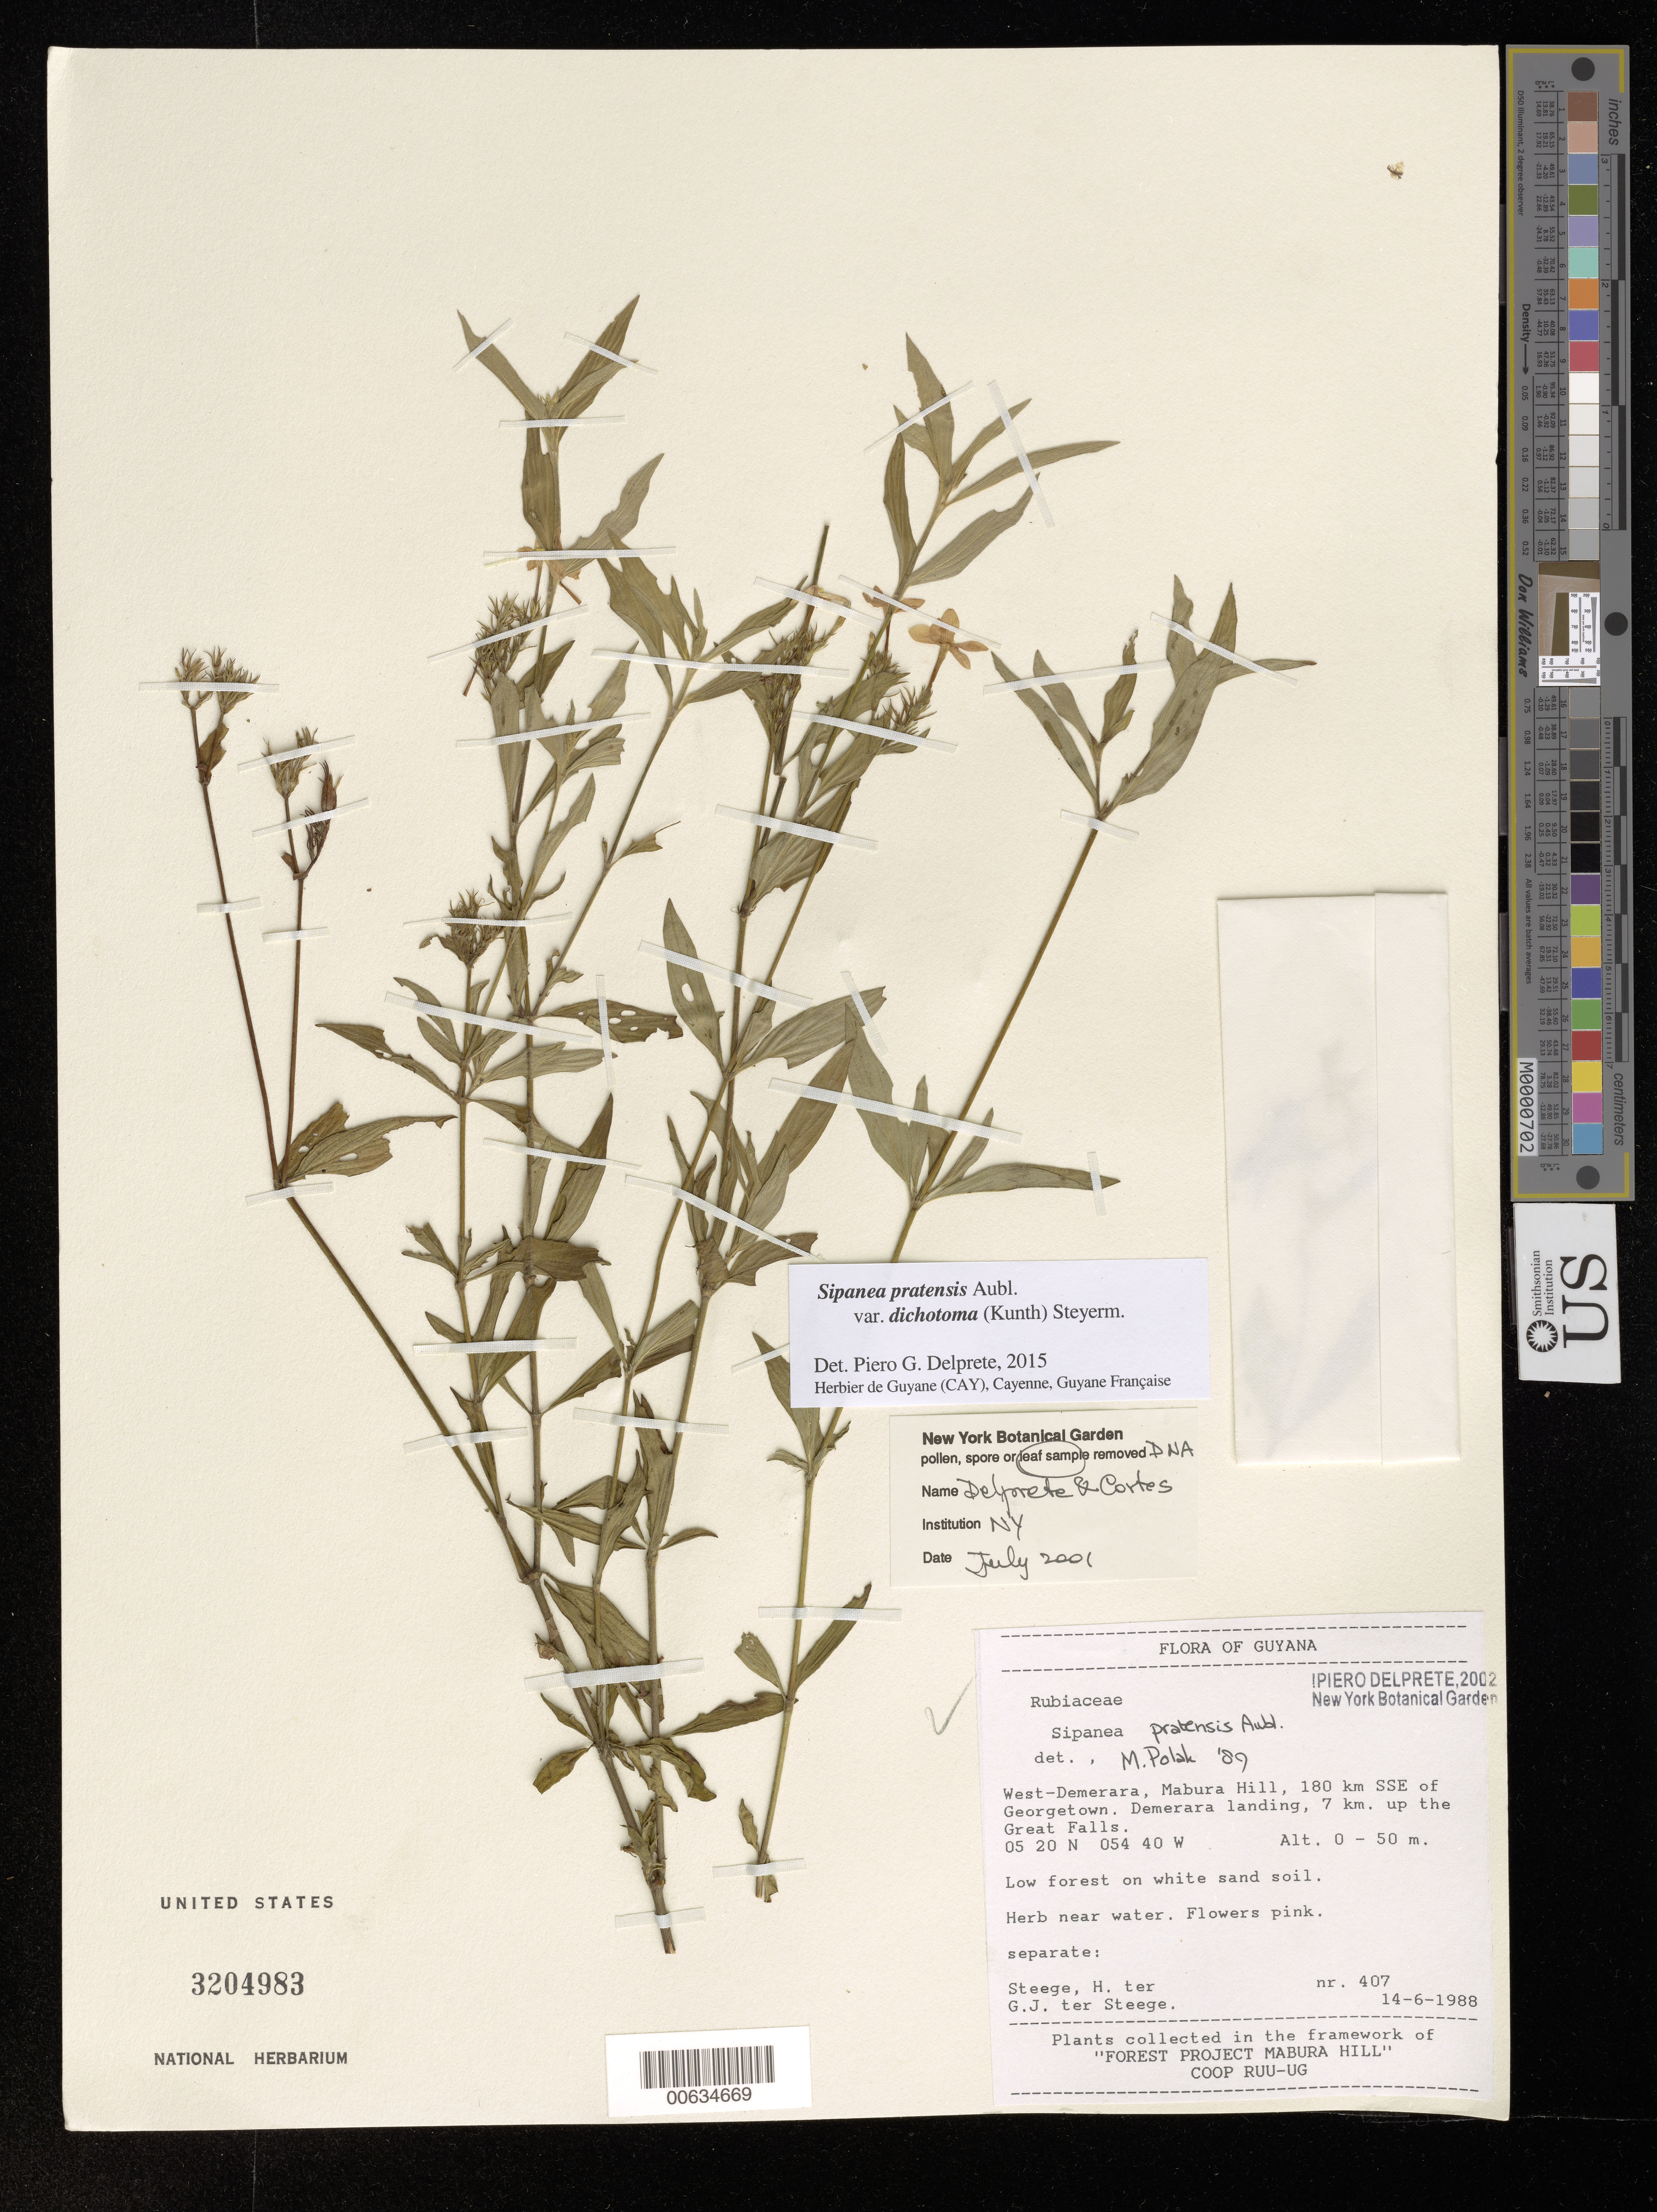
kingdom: Plantae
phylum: Tracheophyta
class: Magnoliopsida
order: Gentianales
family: Rubiaceae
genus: Sipanea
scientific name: Sipanea pratensis var. dichotoma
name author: (Kunth) Steyerm.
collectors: H. ter Steege & G. ter Steege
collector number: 407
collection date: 1988-06-14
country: Guyana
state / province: Essequibo Islands-West Demerara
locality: West-Demerara, Mabura Hill, 180 km SSE of Georgetown. Demerara landing, 7 km. up the Great Falls.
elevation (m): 50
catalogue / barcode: US 3204983